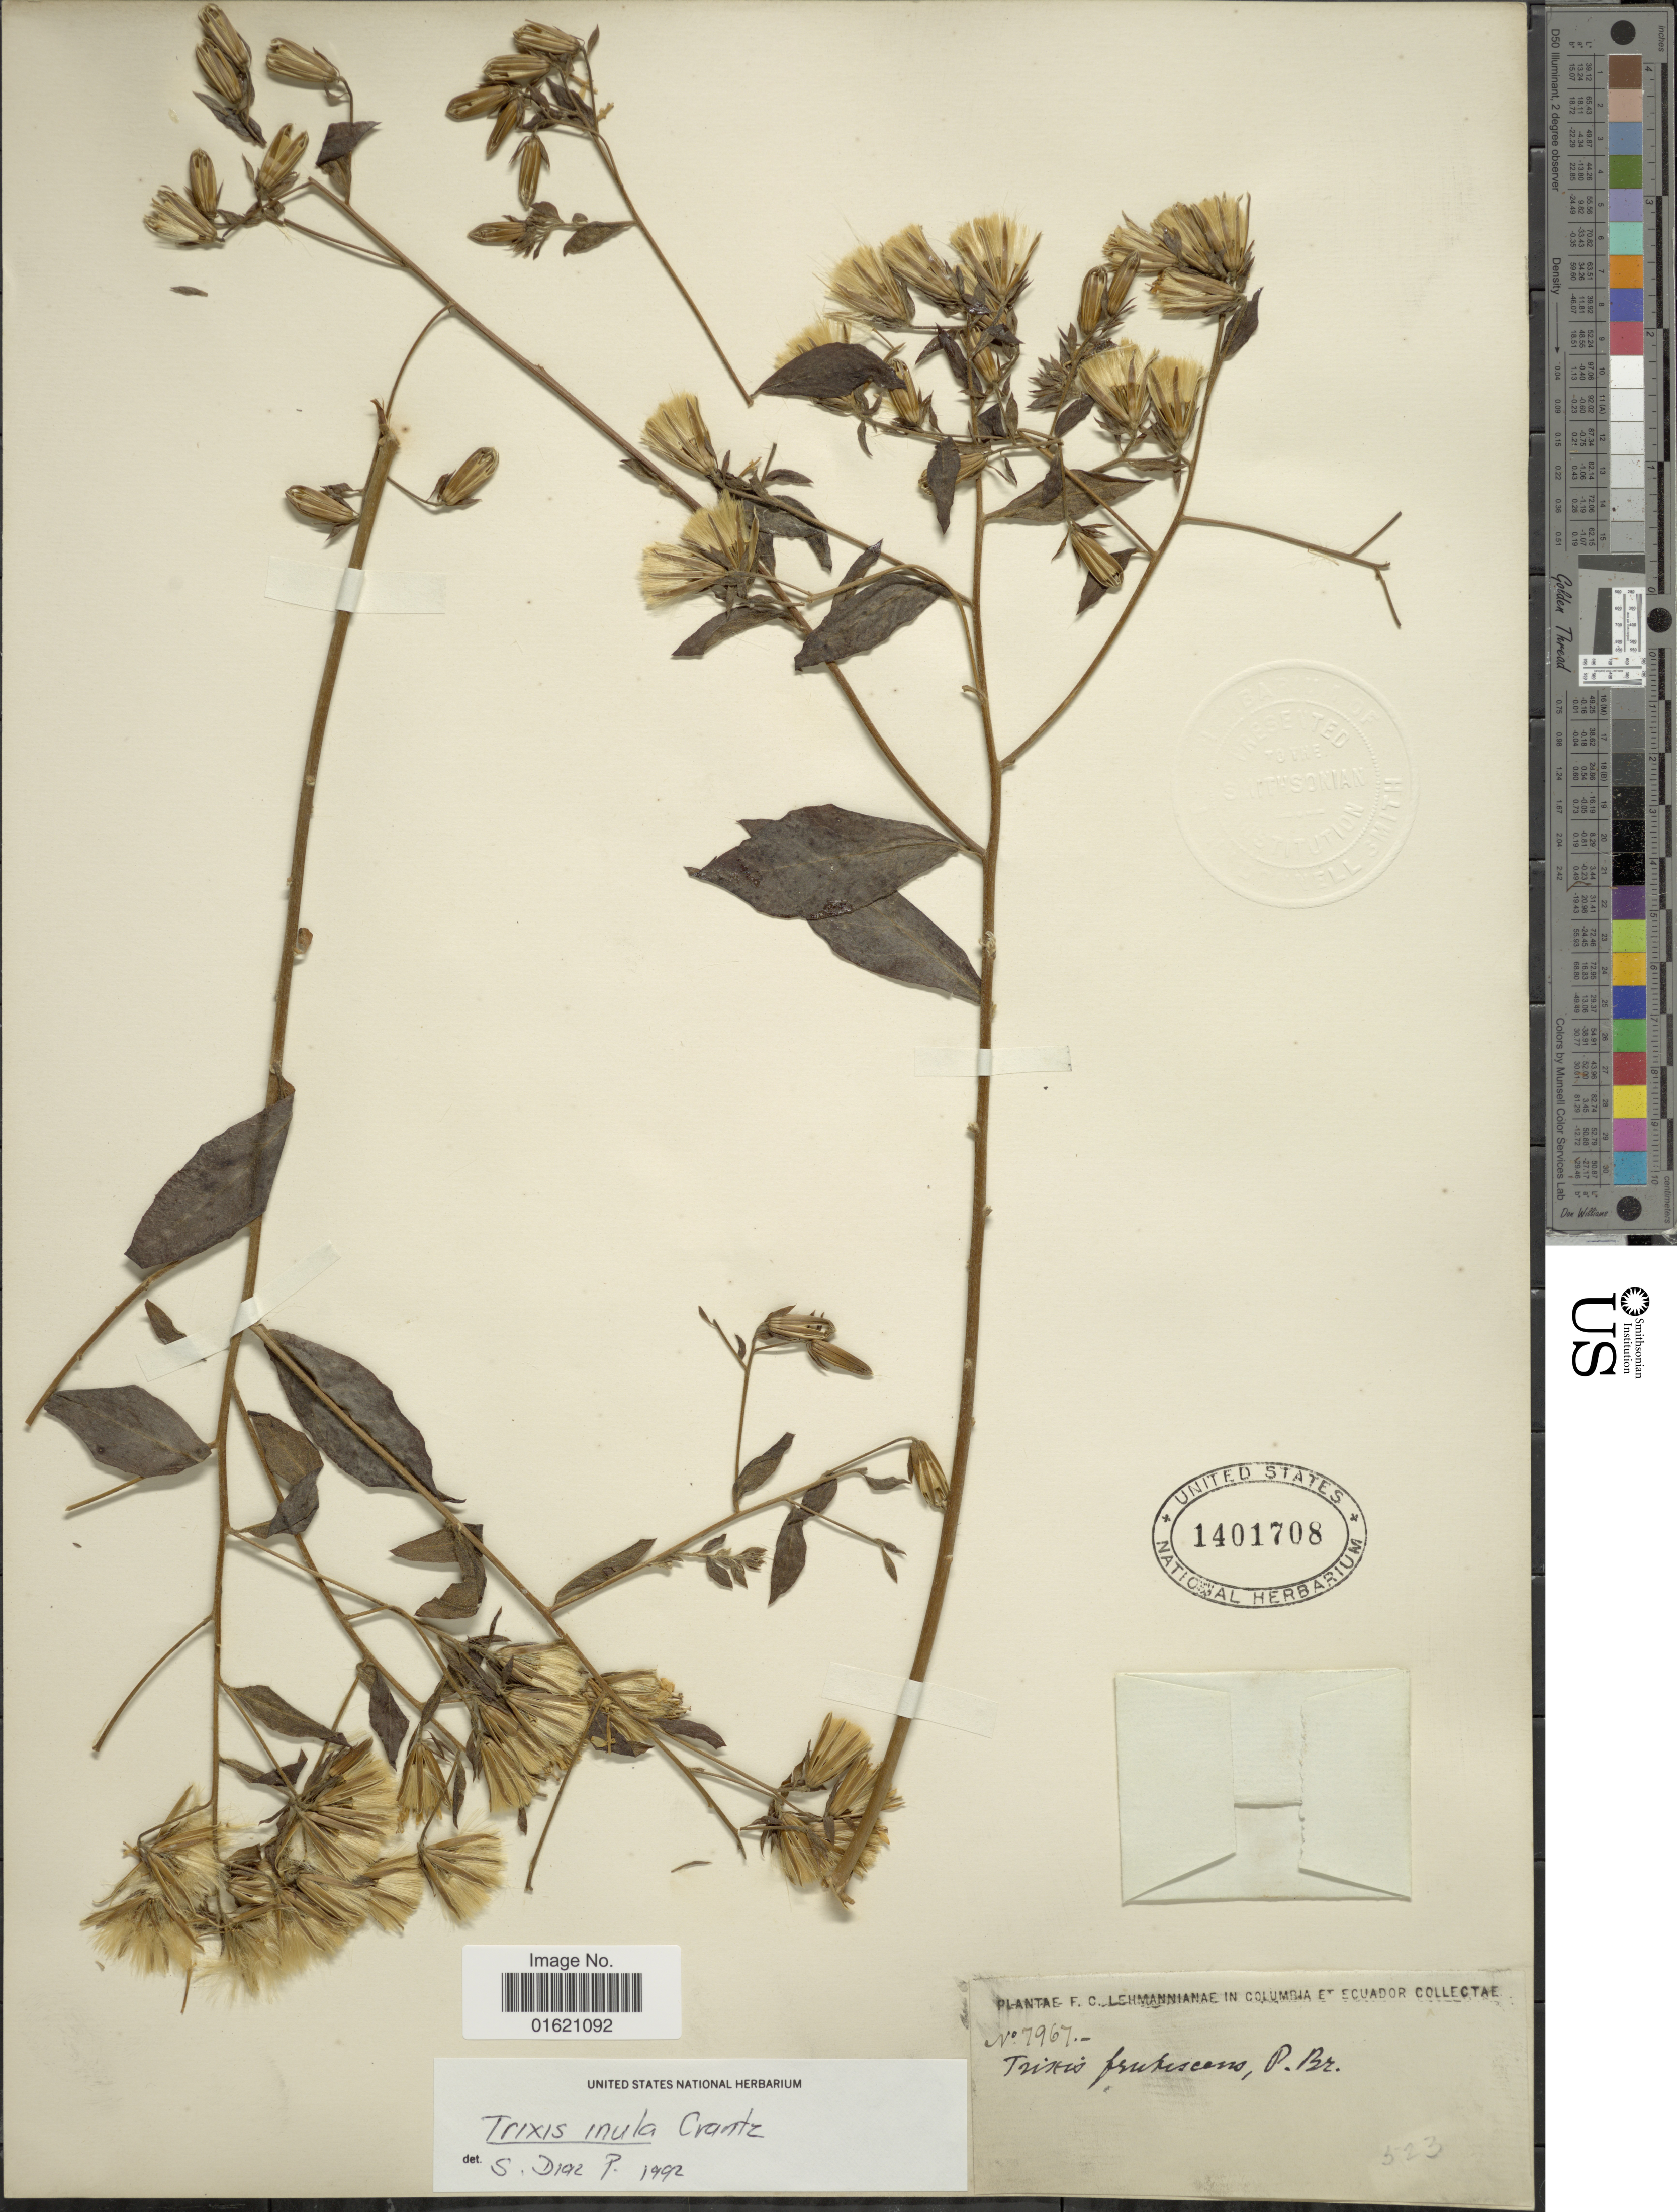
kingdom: Plantae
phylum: Tracheophyta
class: Magnoliopsida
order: Asterales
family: Asteraceae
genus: Trixis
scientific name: Trixis inula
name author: Crantz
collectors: F. C. Lehmann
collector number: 7967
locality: Colombia et Ecuador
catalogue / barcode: US 1401708